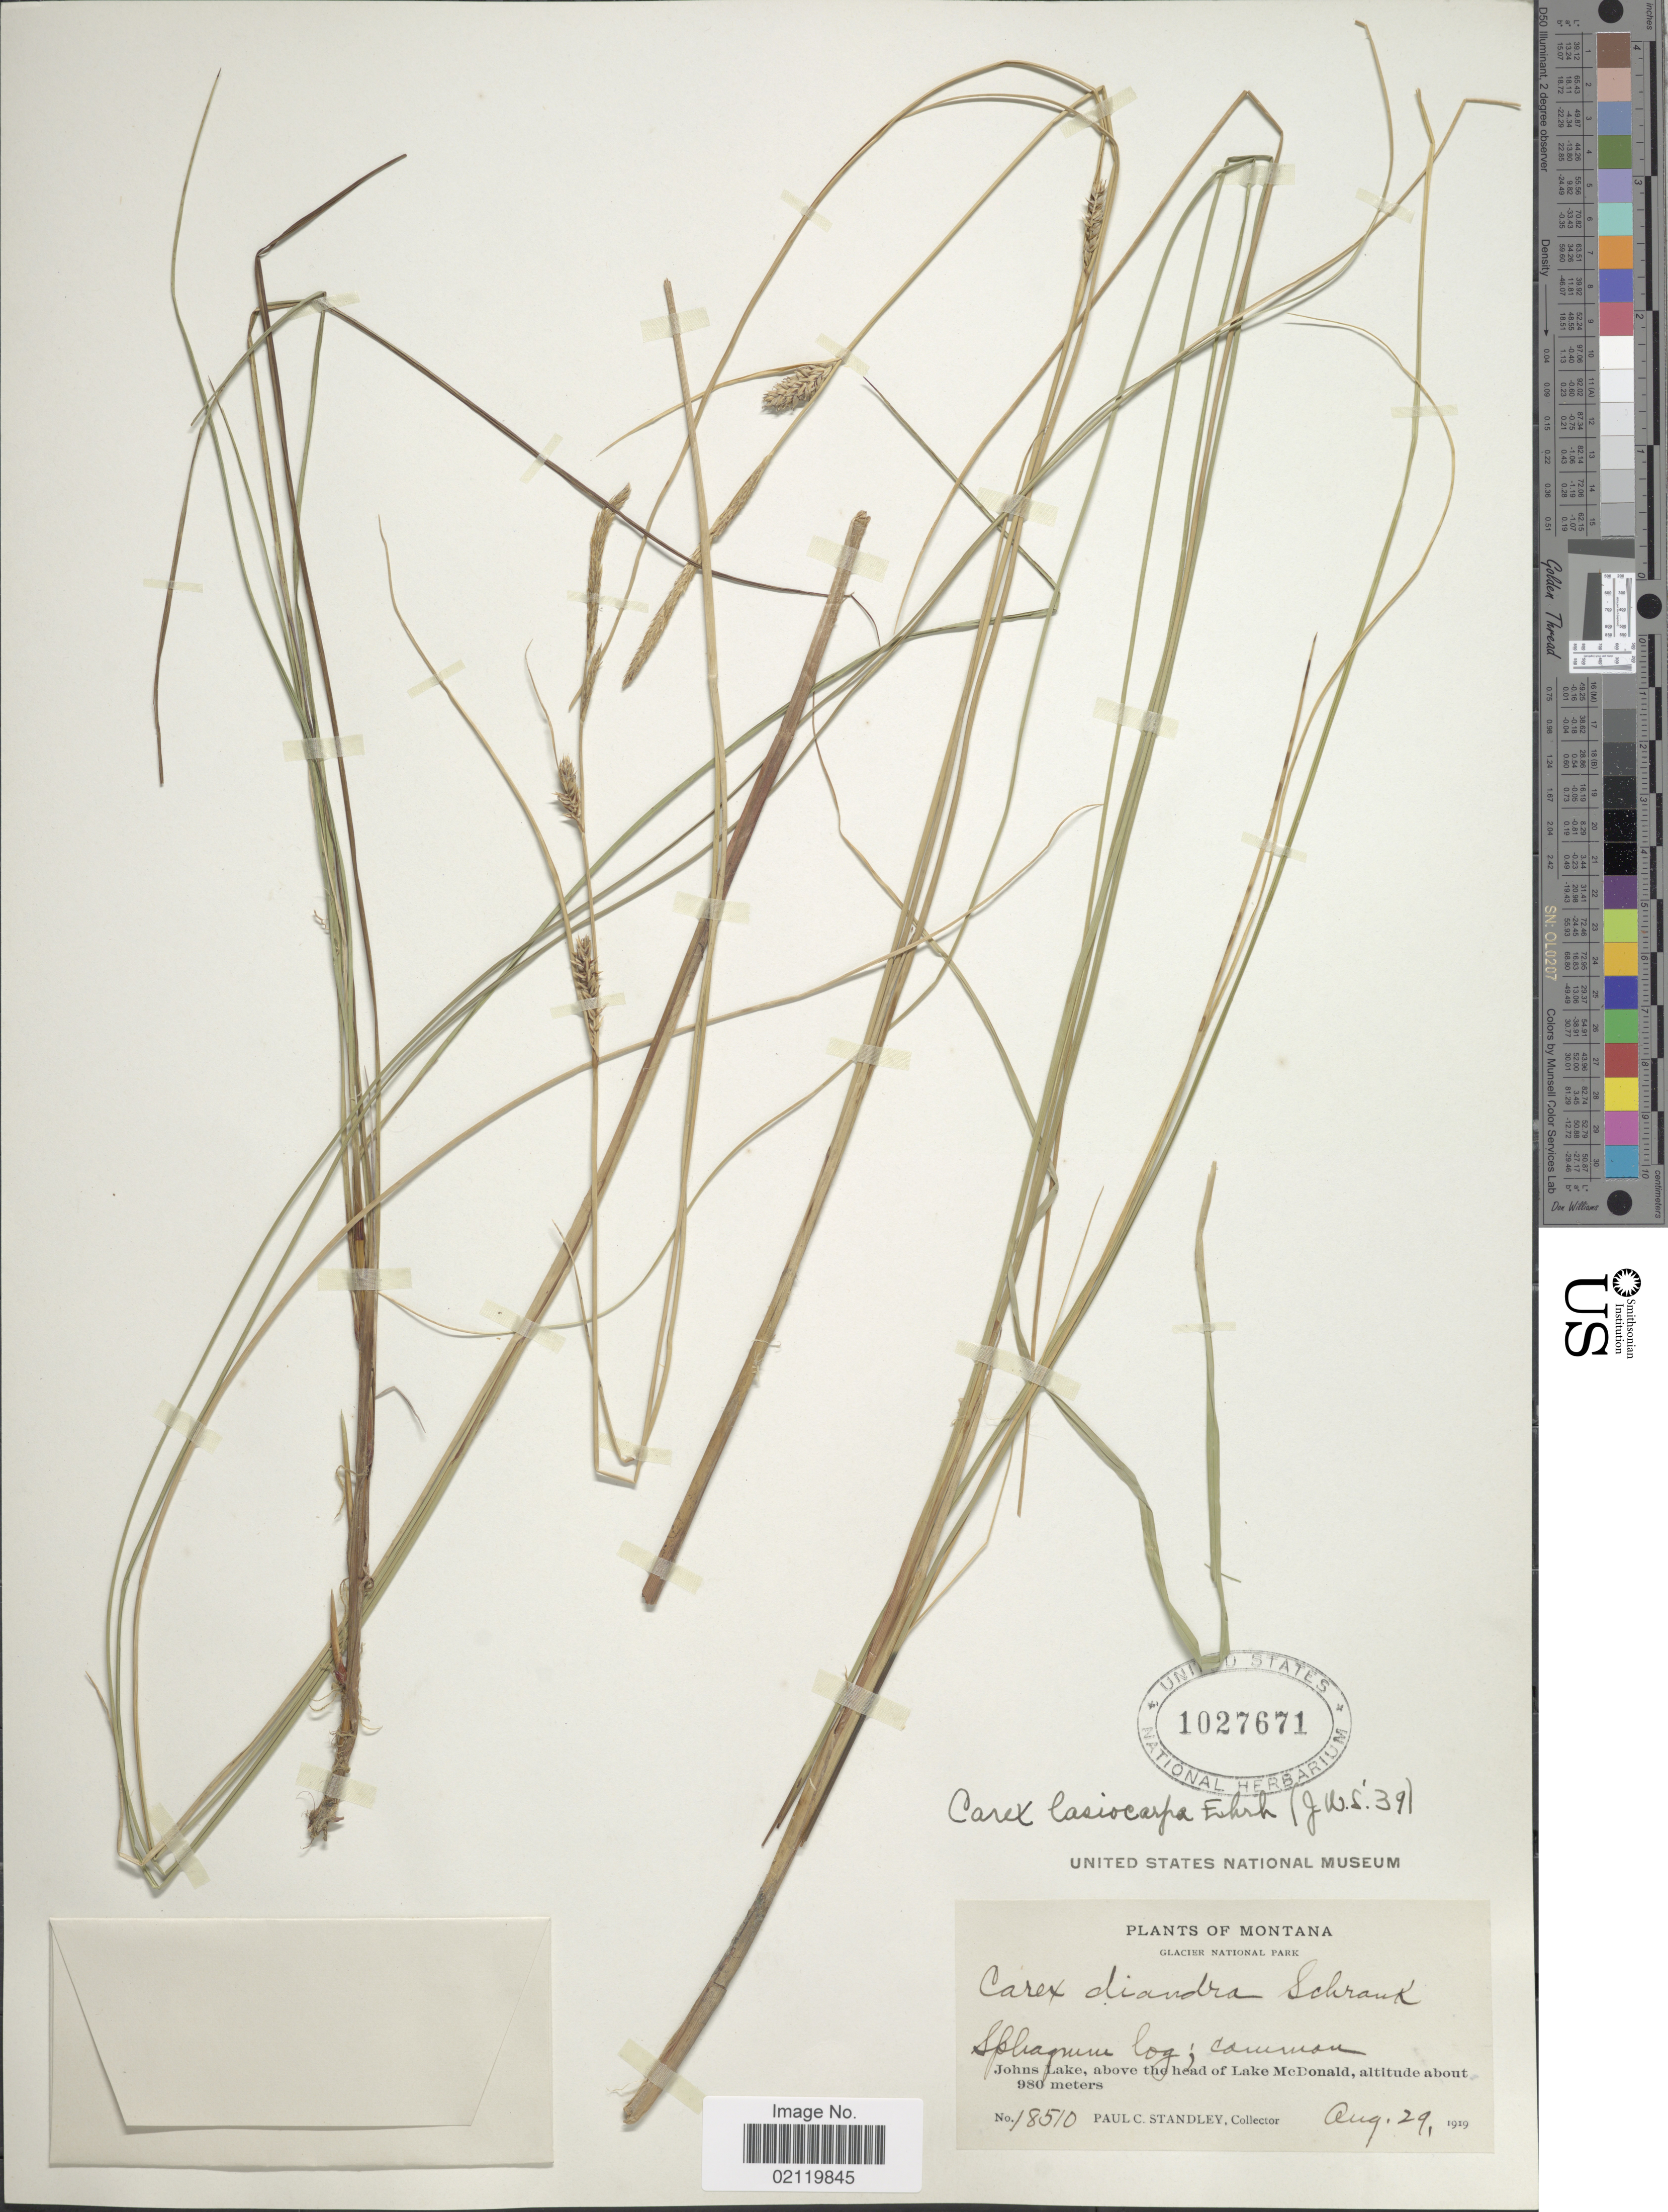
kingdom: Plantae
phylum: Tracheophyta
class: Liliopsida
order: Poales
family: Cyperaceae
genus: Carex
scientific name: Carex lasiocarpa var. americana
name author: Fernald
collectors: P. C. Standley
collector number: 18510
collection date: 1919-08-29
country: United States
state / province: Montana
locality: Glacier National Park. Johns Lake, above the head of Lake McDonald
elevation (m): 980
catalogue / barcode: US 1027671